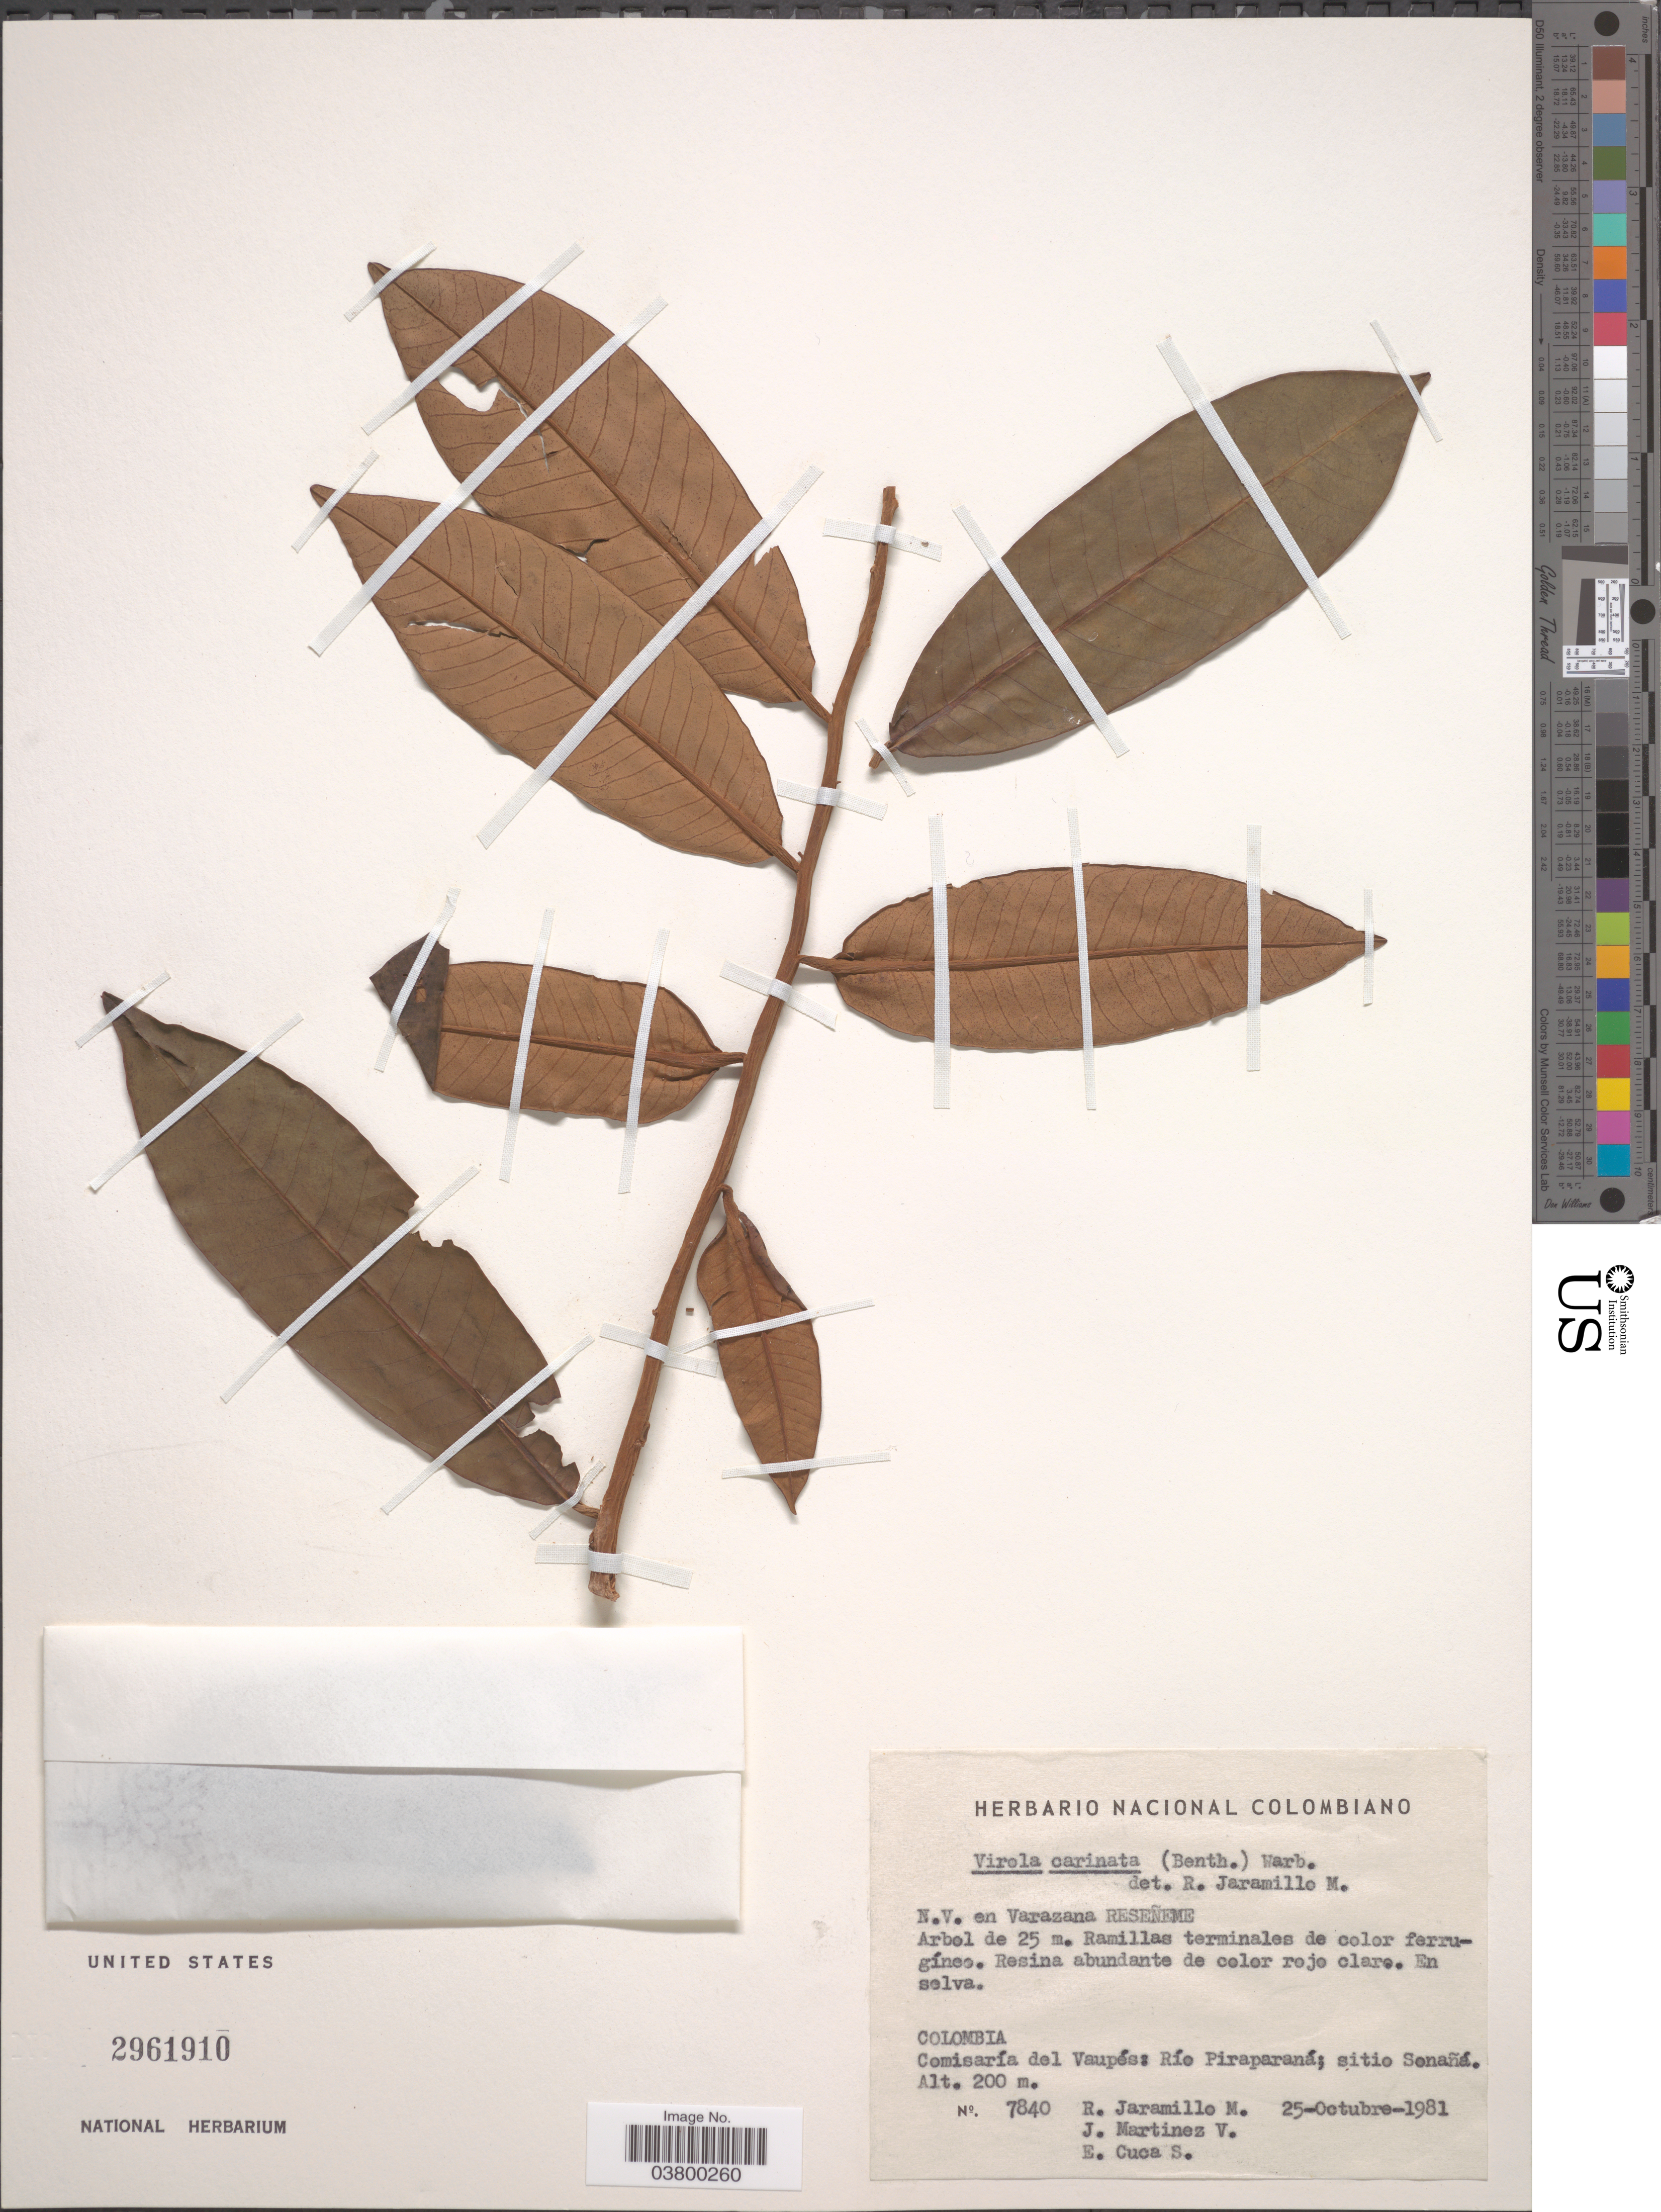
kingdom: Plantae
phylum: Tracheophyta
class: Magnoliopsida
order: Magnoliales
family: Myristicaceae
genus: Virola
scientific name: Virola carinata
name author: Warb.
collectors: R. Jaramillo M., J. Martínez & E. Cuca S.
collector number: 7840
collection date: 1981-10-25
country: Colombia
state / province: Vaupés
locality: Comisaría del Vaupés: Río Piraparaná; sitio Sonañá.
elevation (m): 200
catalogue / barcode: US 2961910